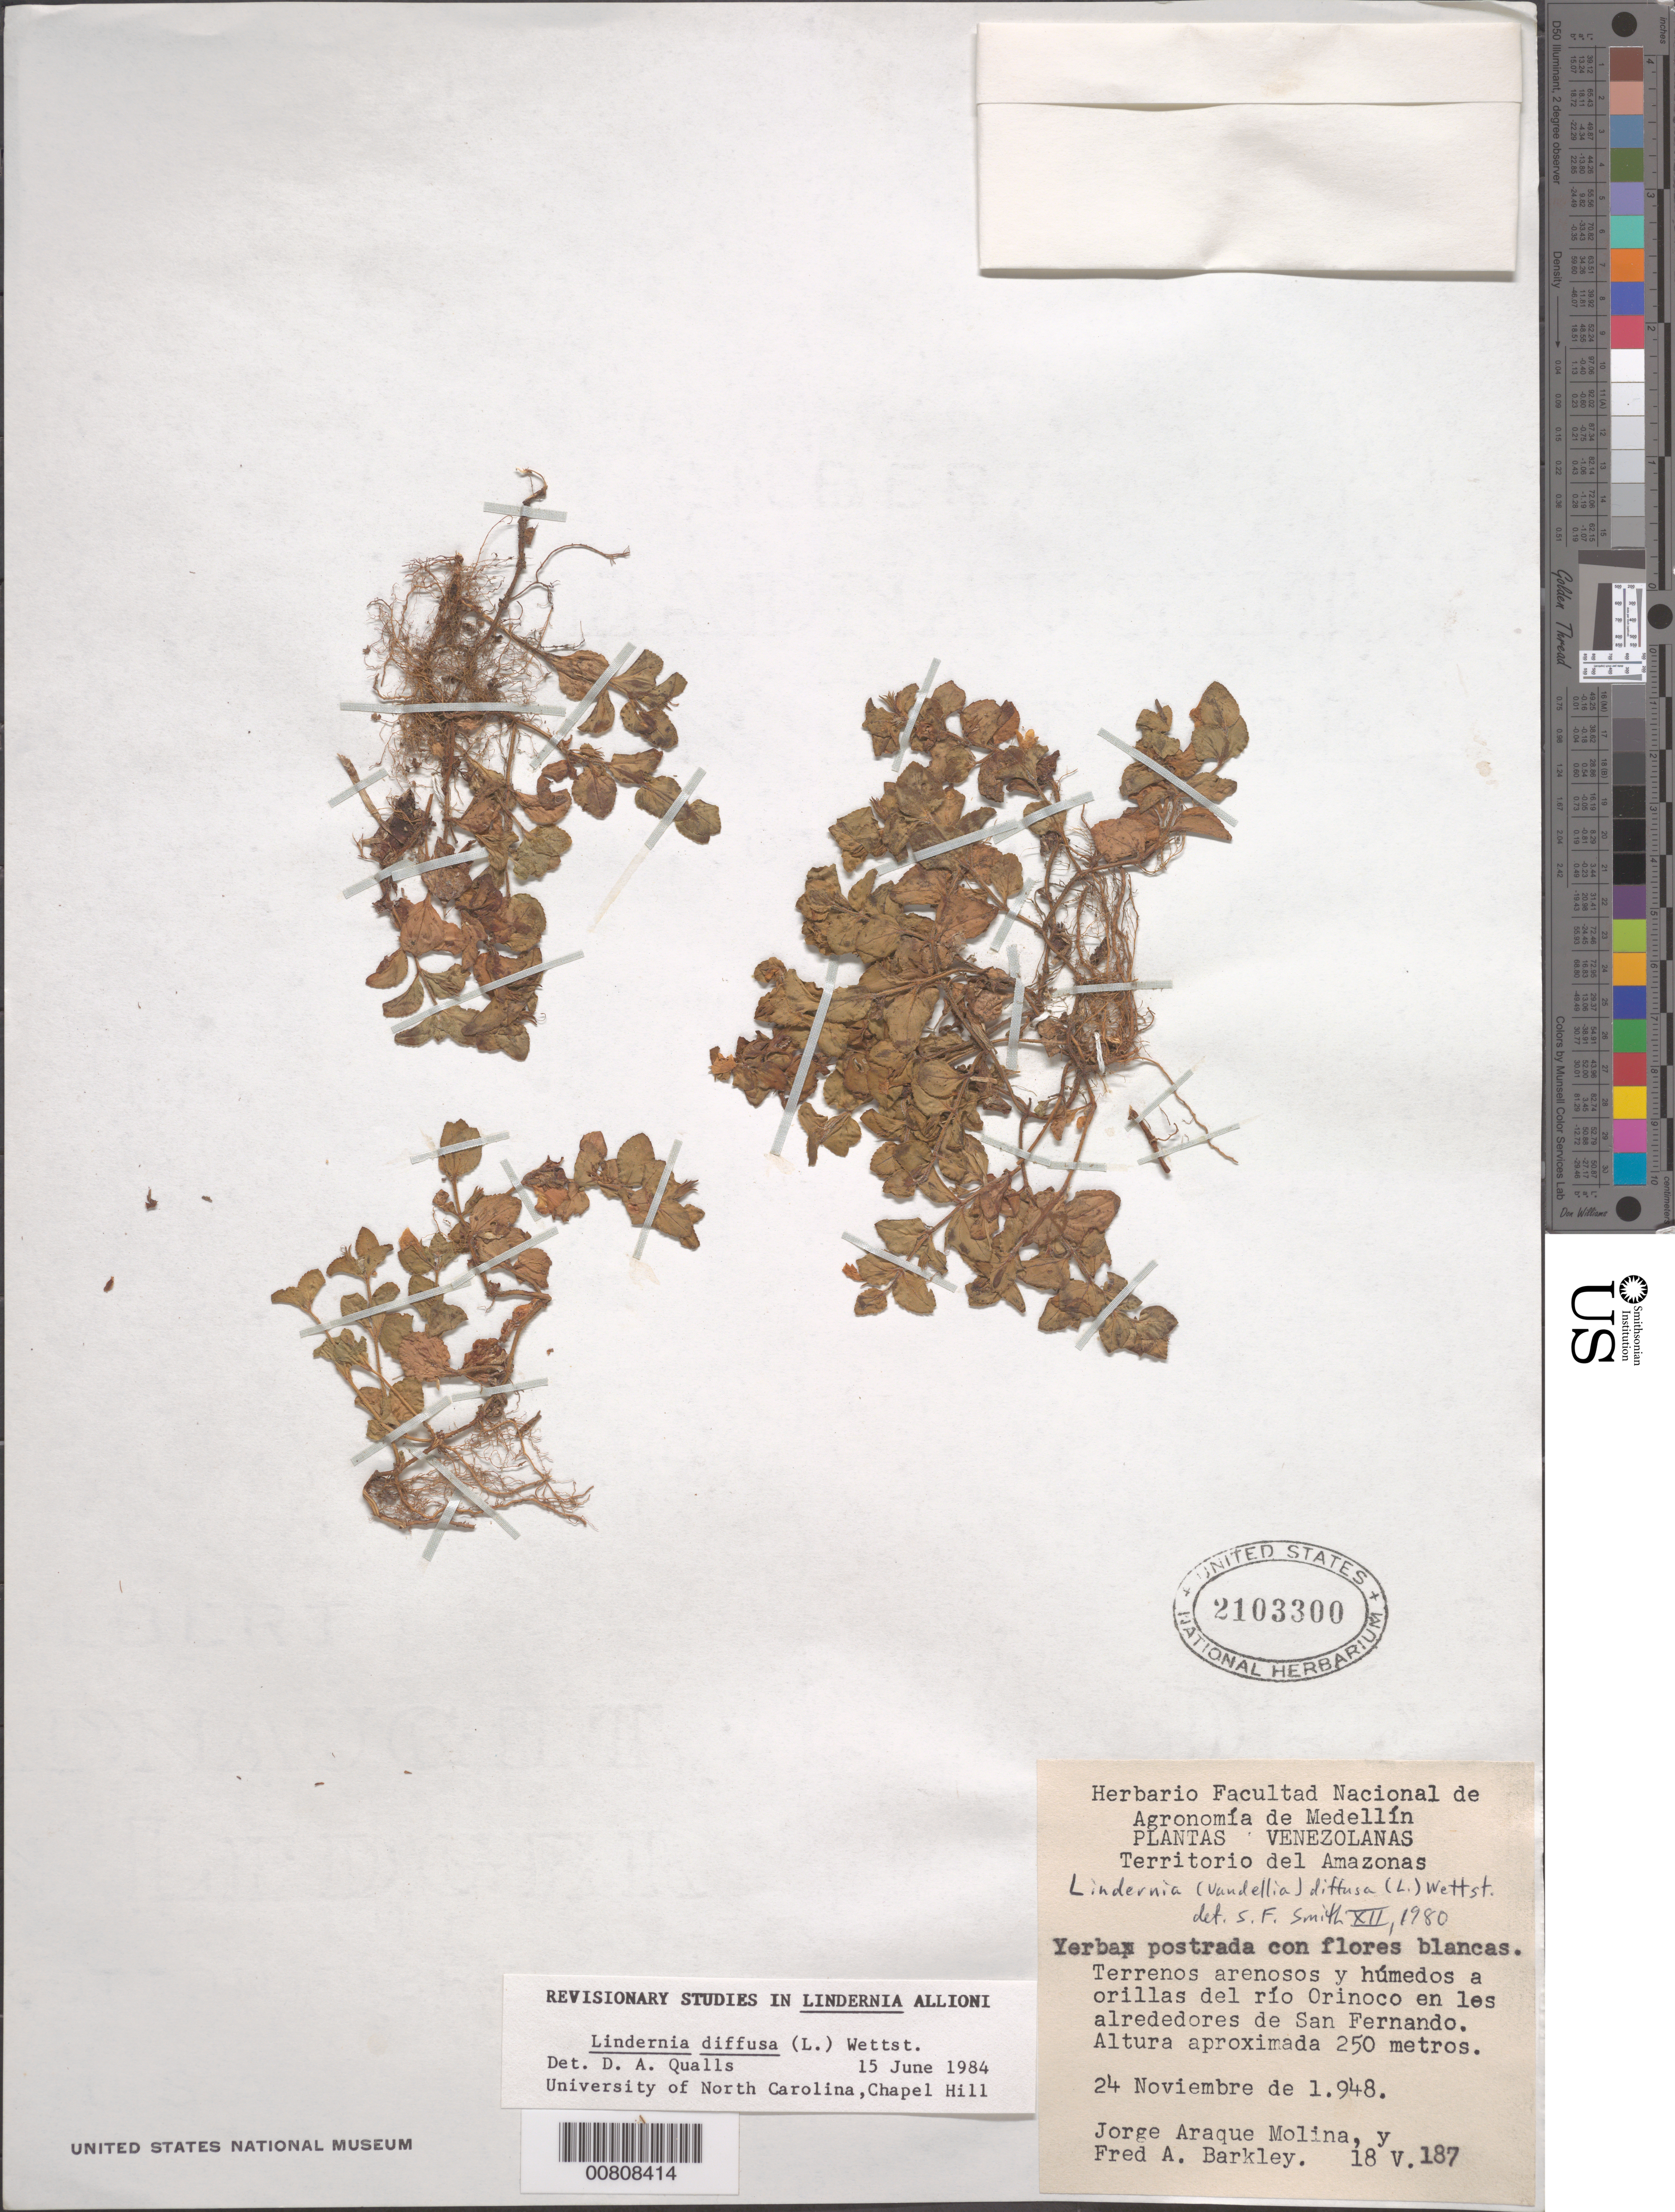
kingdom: Plantae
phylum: Tracheophyta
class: Magnoliopsida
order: Lamiales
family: Linderniaceae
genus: Lindernia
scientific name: Lindernia diffusa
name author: (L.) Wettst.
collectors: J. Araque Molina & F. A. Barkley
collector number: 18v187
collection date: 1948-11-24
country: Venezuela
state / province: Amazonas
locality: Terrenos arenosos y húmedos a orillas del río Orinoco en les alrededores de San Fernando.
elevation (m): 250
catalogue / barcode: US 2103300